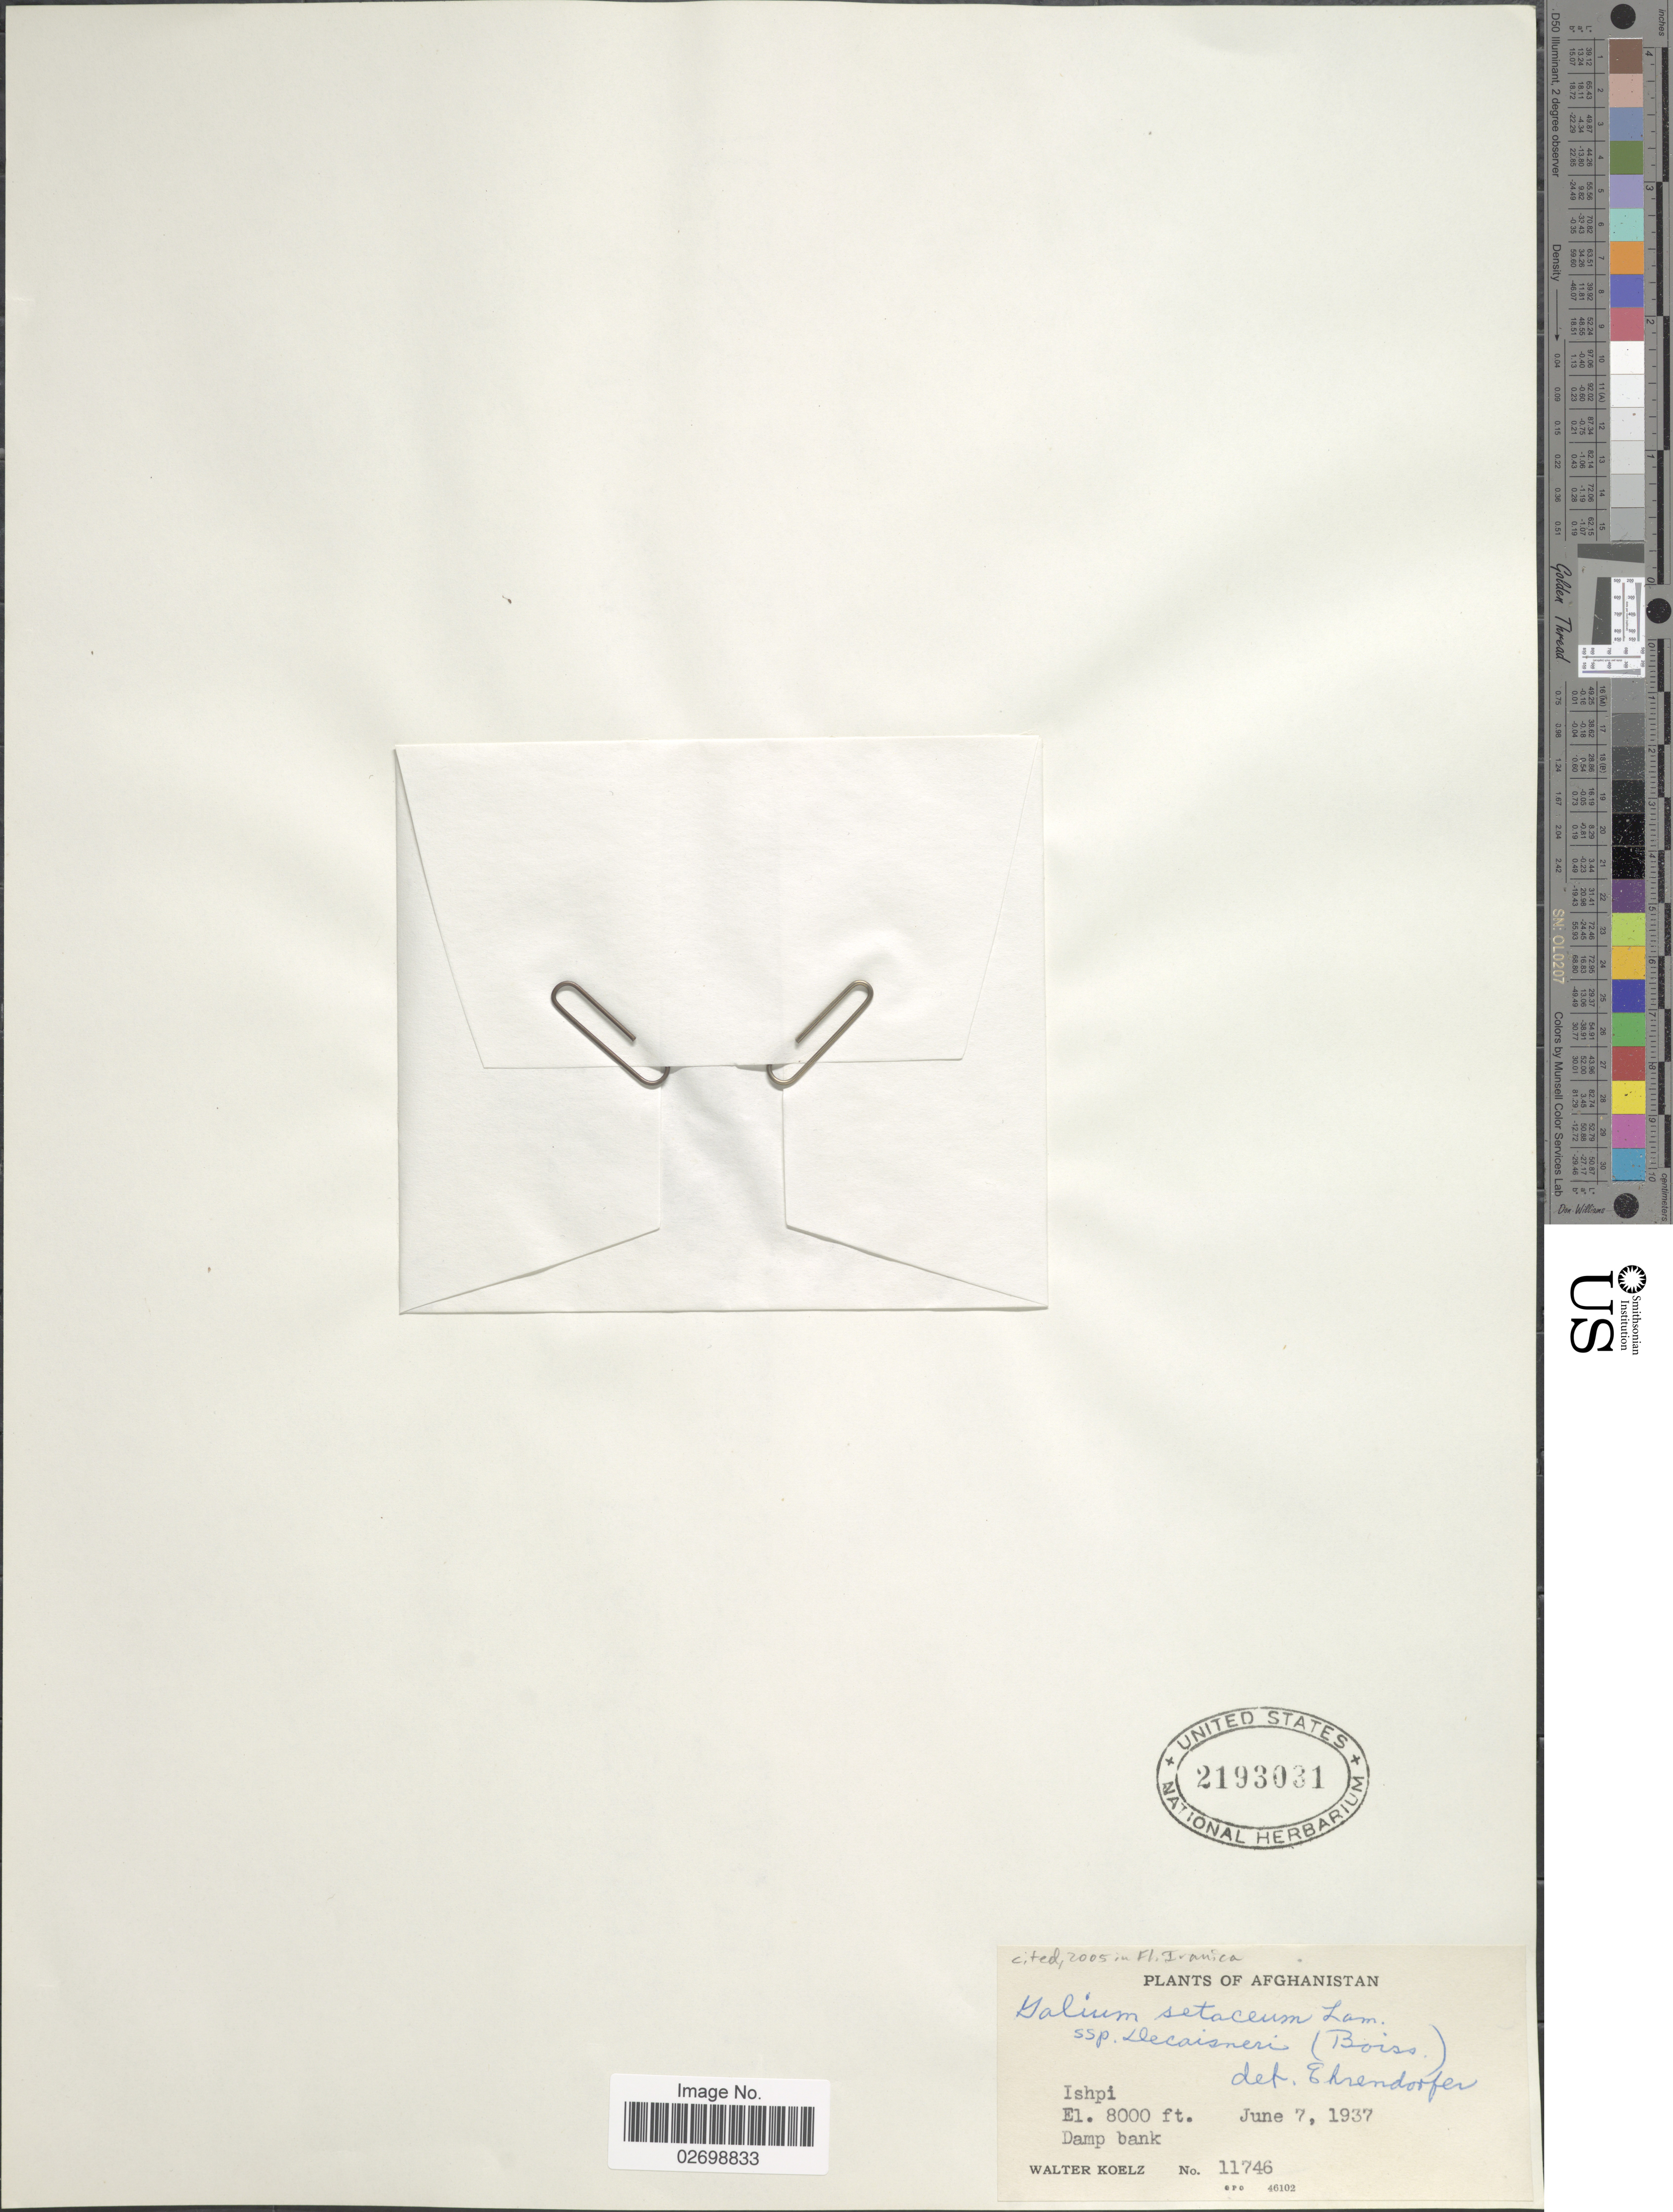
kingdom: Plantae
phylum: Tracheophyta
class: Magnoliopsida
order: Gentianales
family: Rubiaceae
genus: Galium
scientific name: Galium setaceum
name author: Lam.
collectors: W. N. Koelz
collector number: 11746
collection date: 1937-06-07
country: Afghanistan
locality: Ishpi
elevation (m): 2438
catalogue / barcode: US 2193031